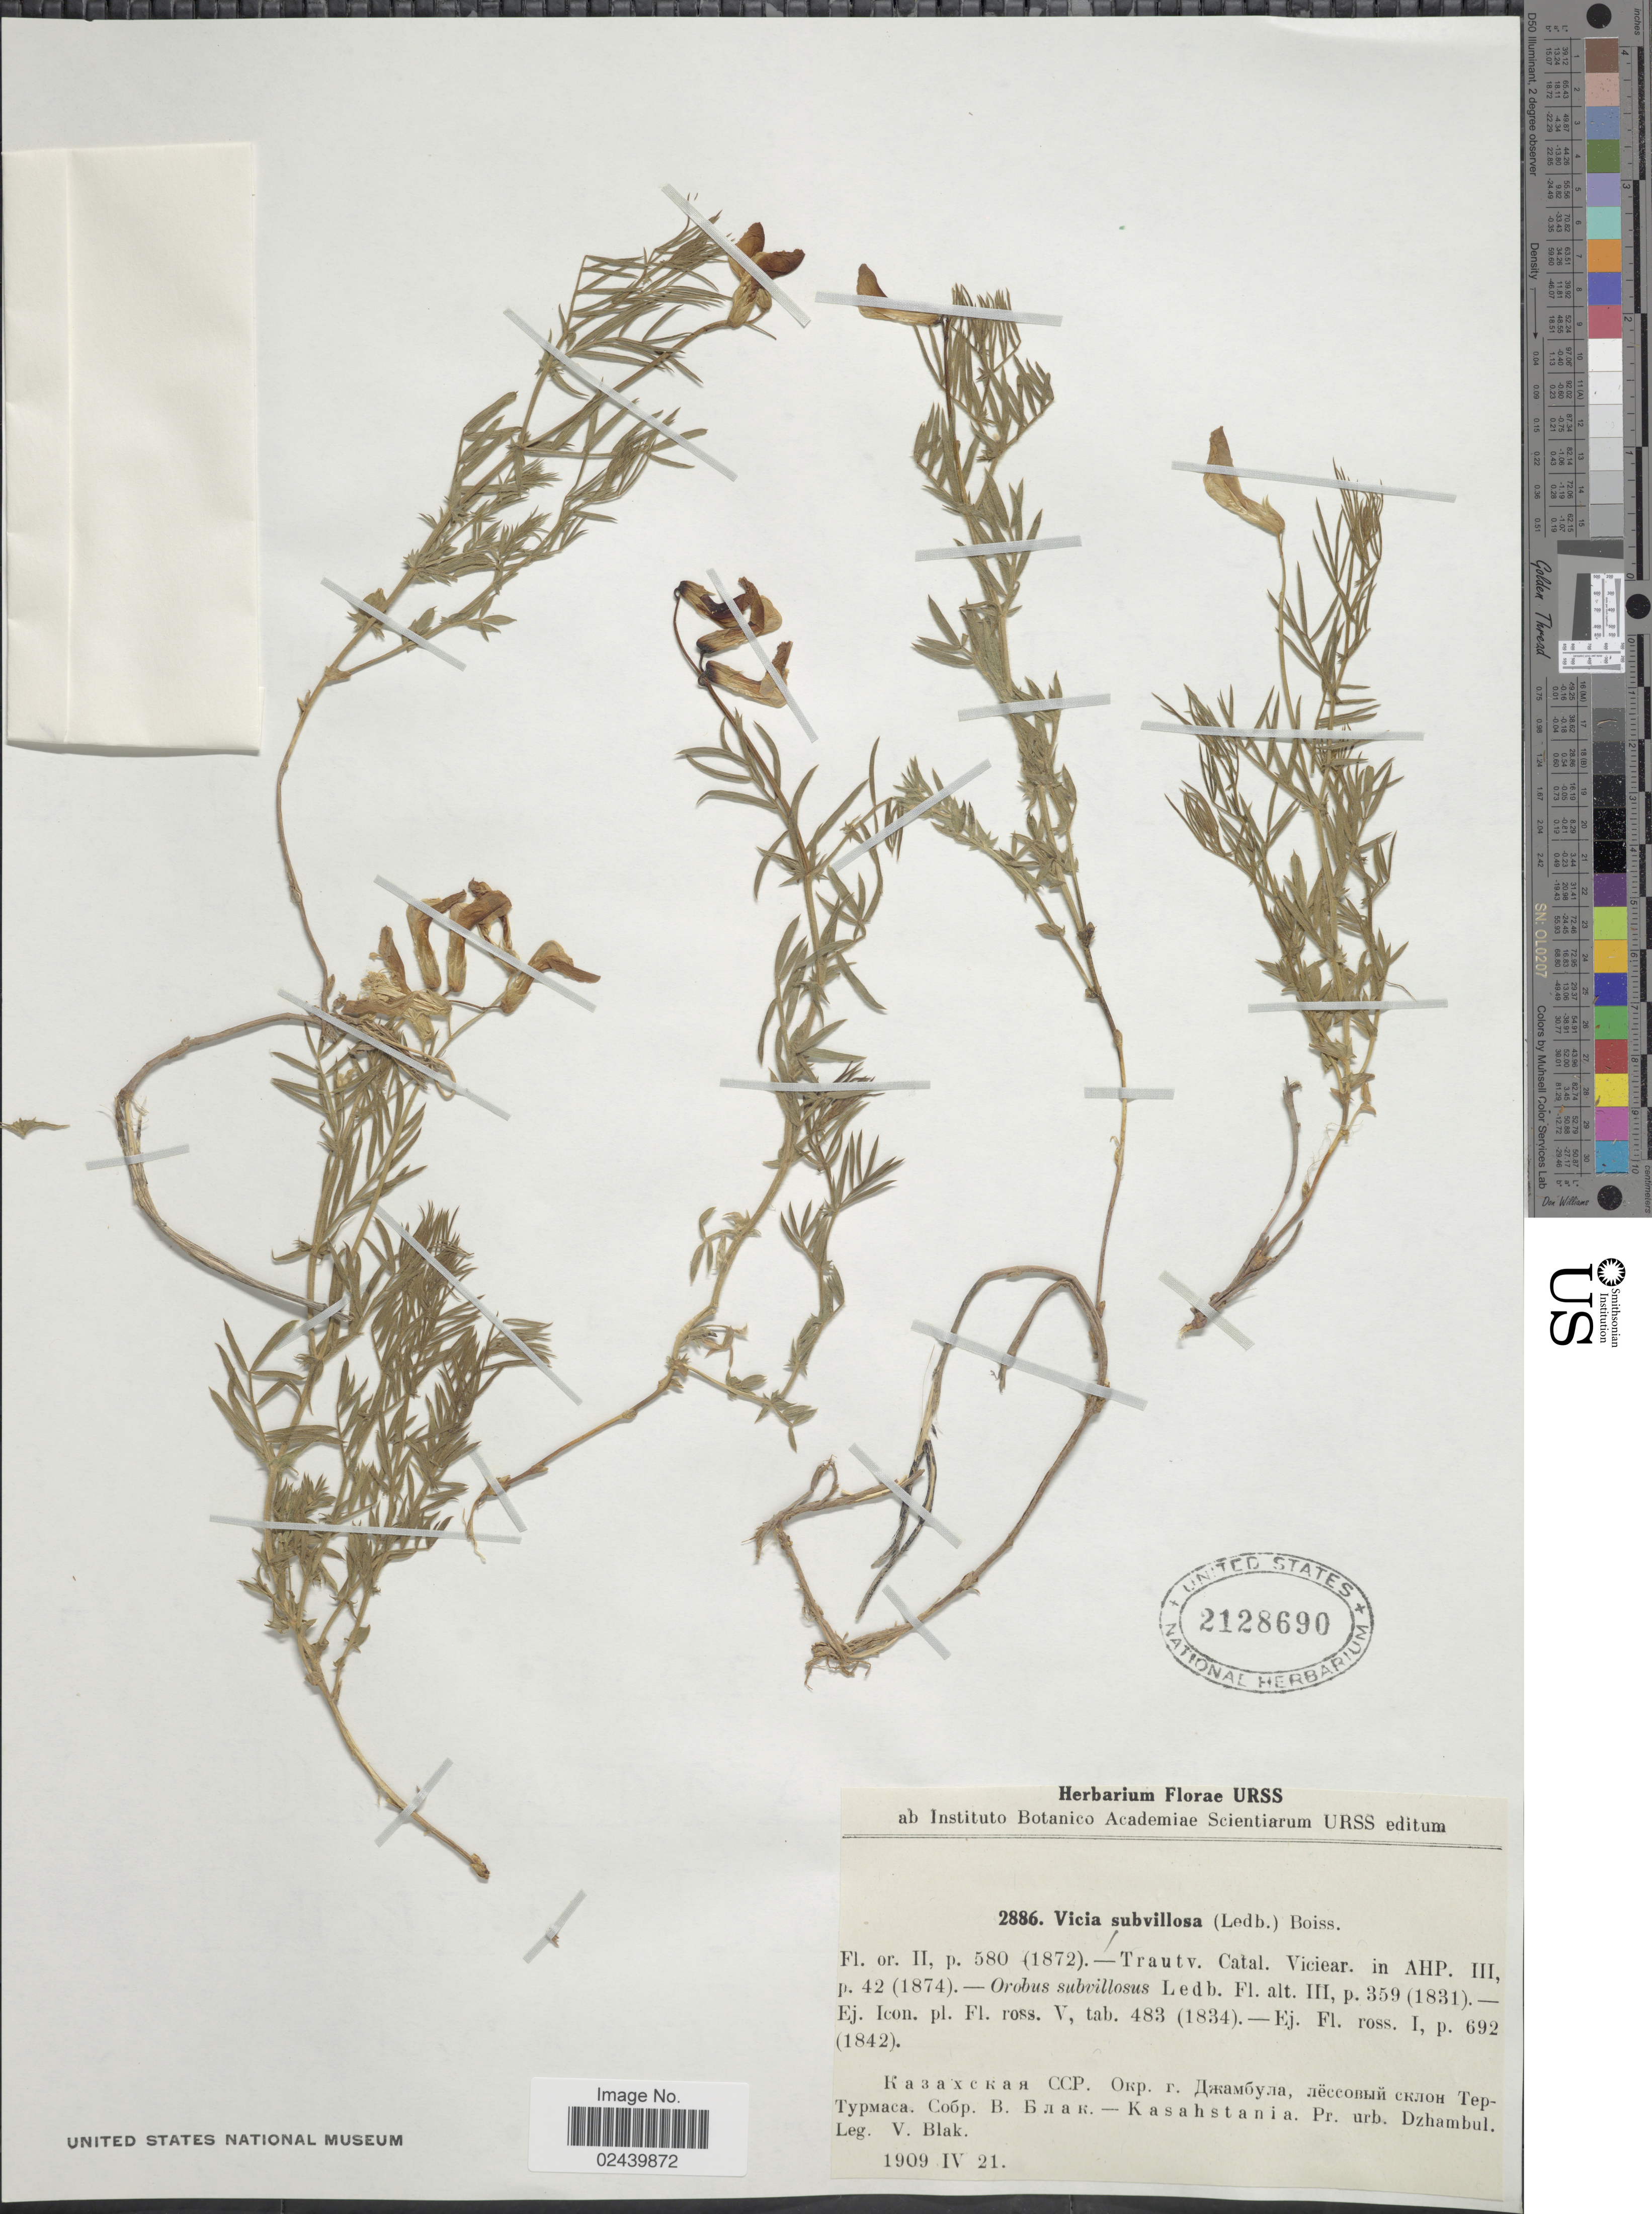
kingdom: Plantae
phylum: Tracheophyta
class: Magnoliopsida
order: Fabales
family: Fabaceae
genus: Vicia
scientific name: Vicia subvillosa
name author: (Ledeb.) Boiss.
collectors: V. Blak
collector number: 2886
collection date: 1909-04-21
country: Kazakhstan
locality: Kasahstania. Pr. urb. Dzhambul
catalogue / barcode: US 2128690